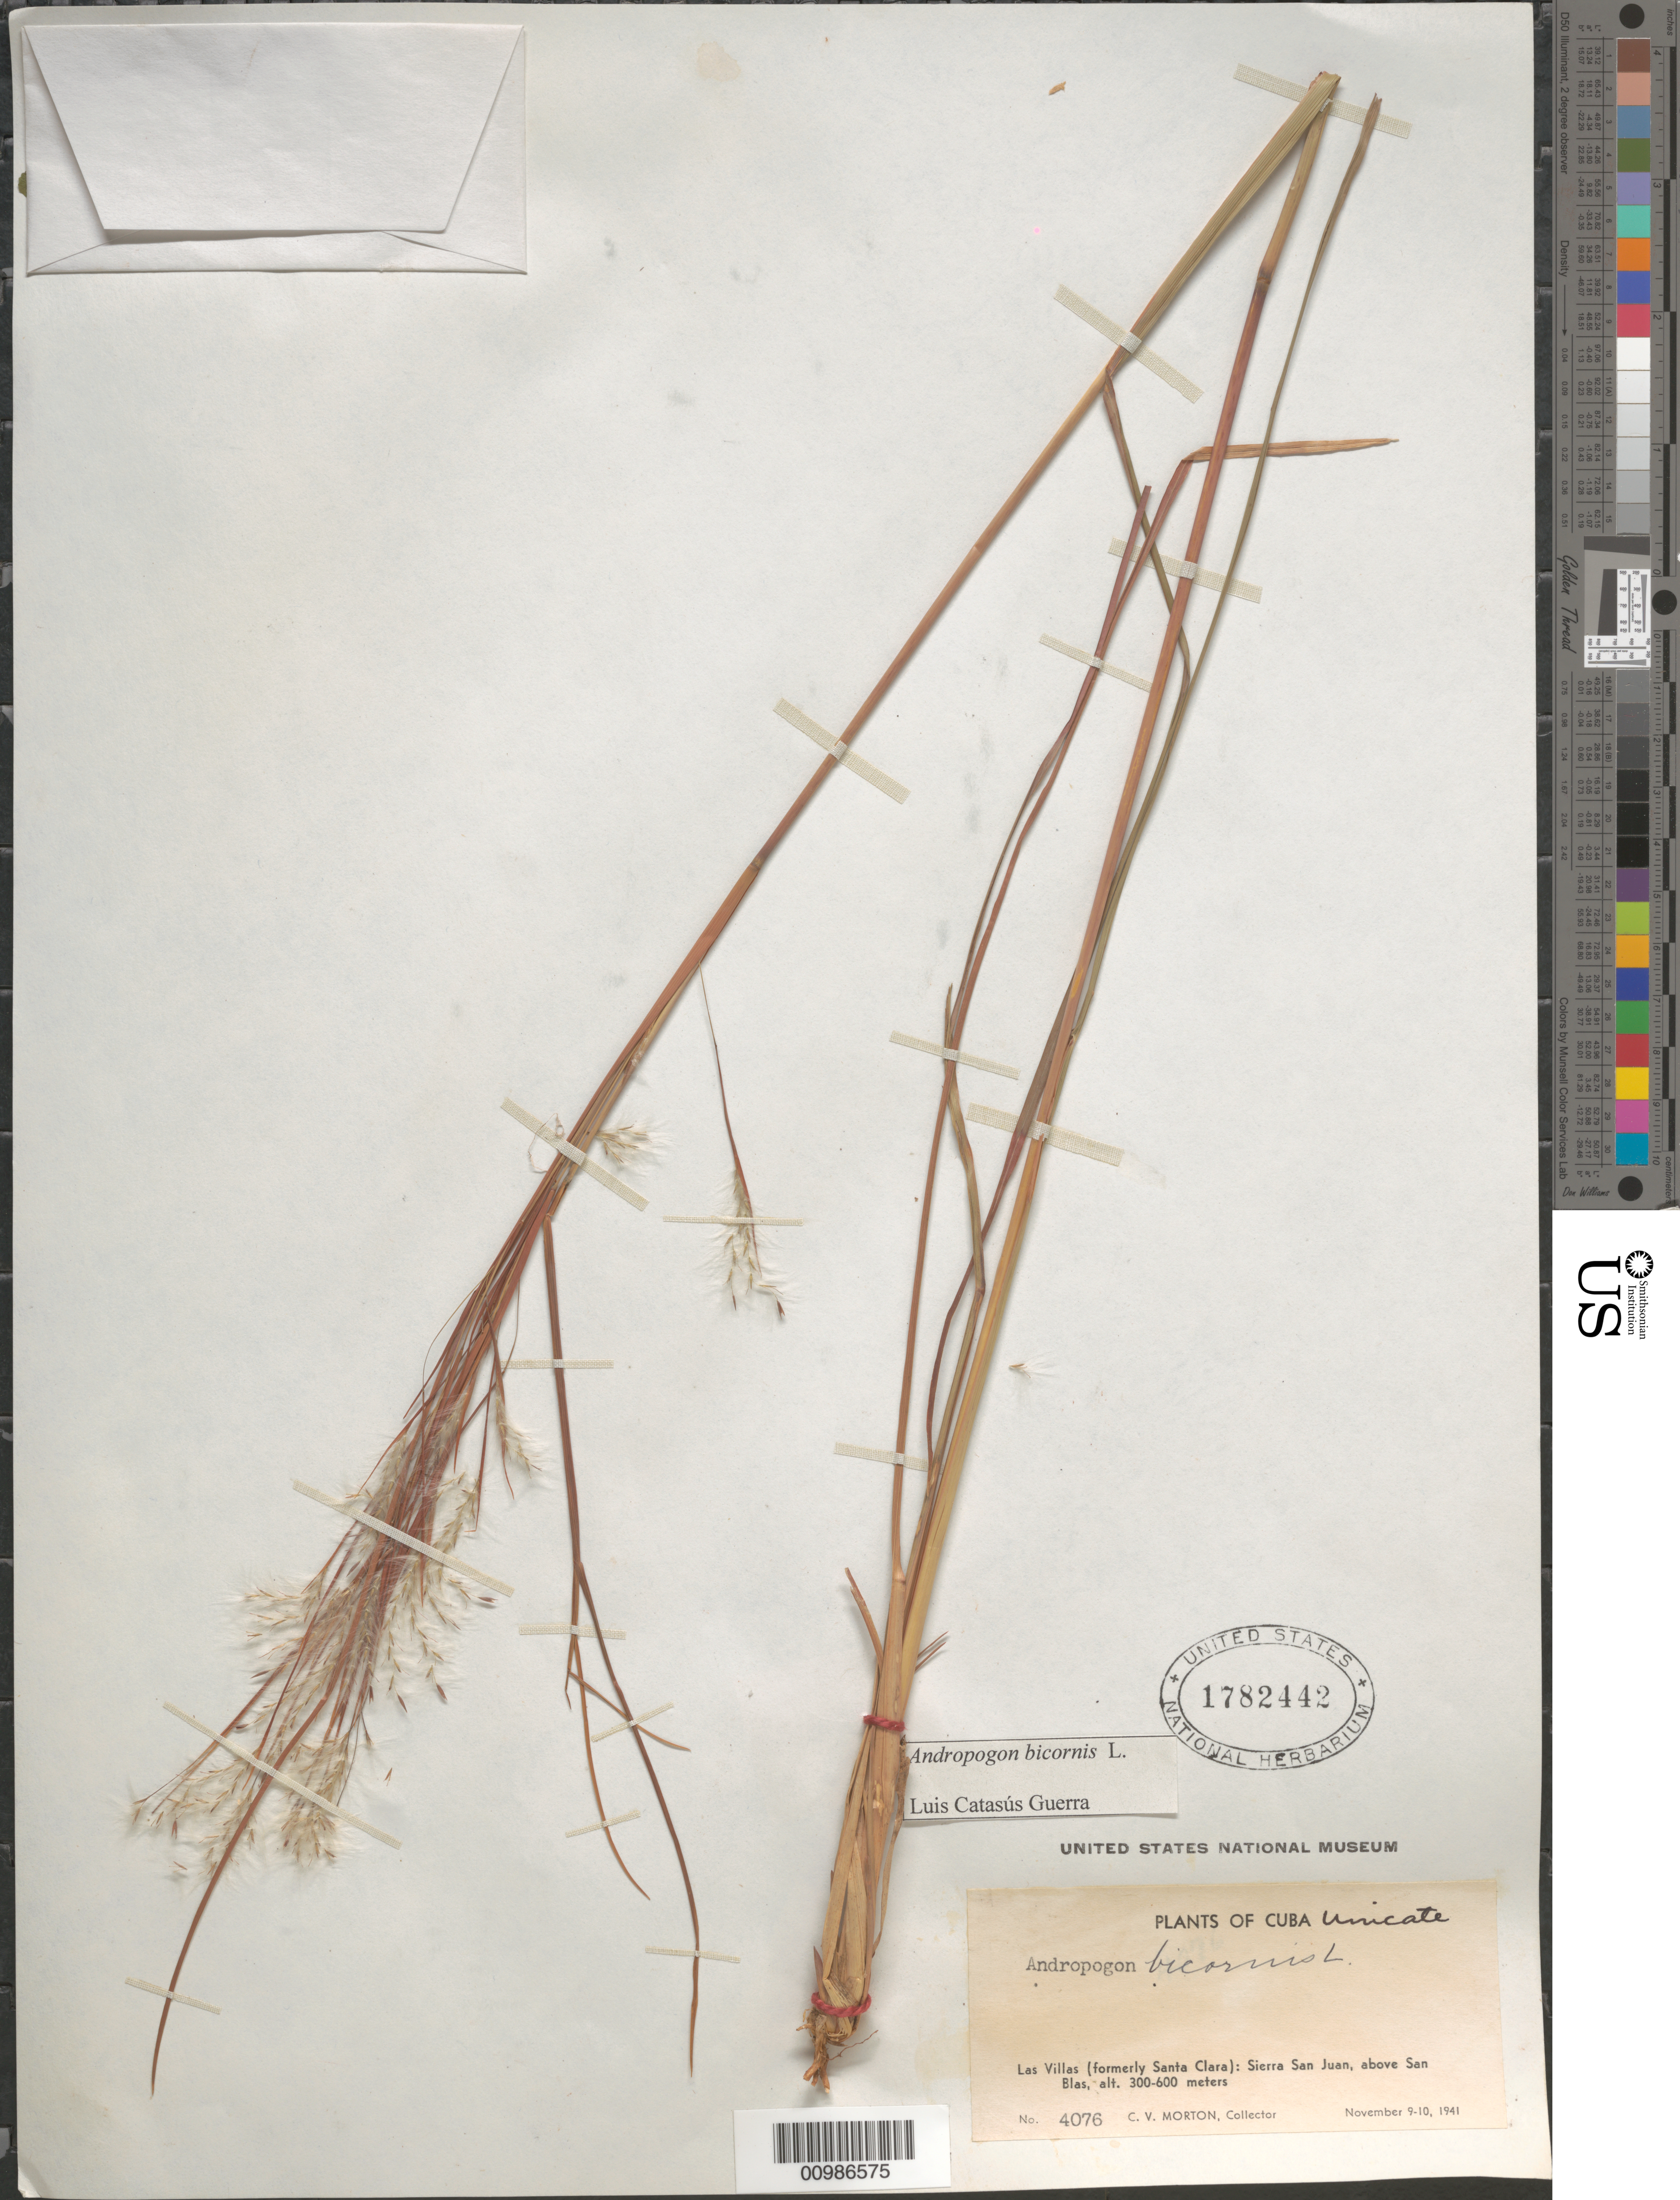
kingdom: Plantae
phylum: Tracheophyta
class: Liliopsida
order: Poales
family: Poaceae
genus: Andropogon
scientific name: Andropogon bicornis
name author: L.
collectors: C. V. Morton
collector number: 4076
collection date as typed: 09 Nov 1941 to10 Nov 1941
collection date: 1941-11-09/1941-11-10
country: Cuba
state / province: Las Villas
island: Cuba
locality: Sierra San Juan, above San Blas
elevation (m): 300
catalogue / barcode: US 1782442